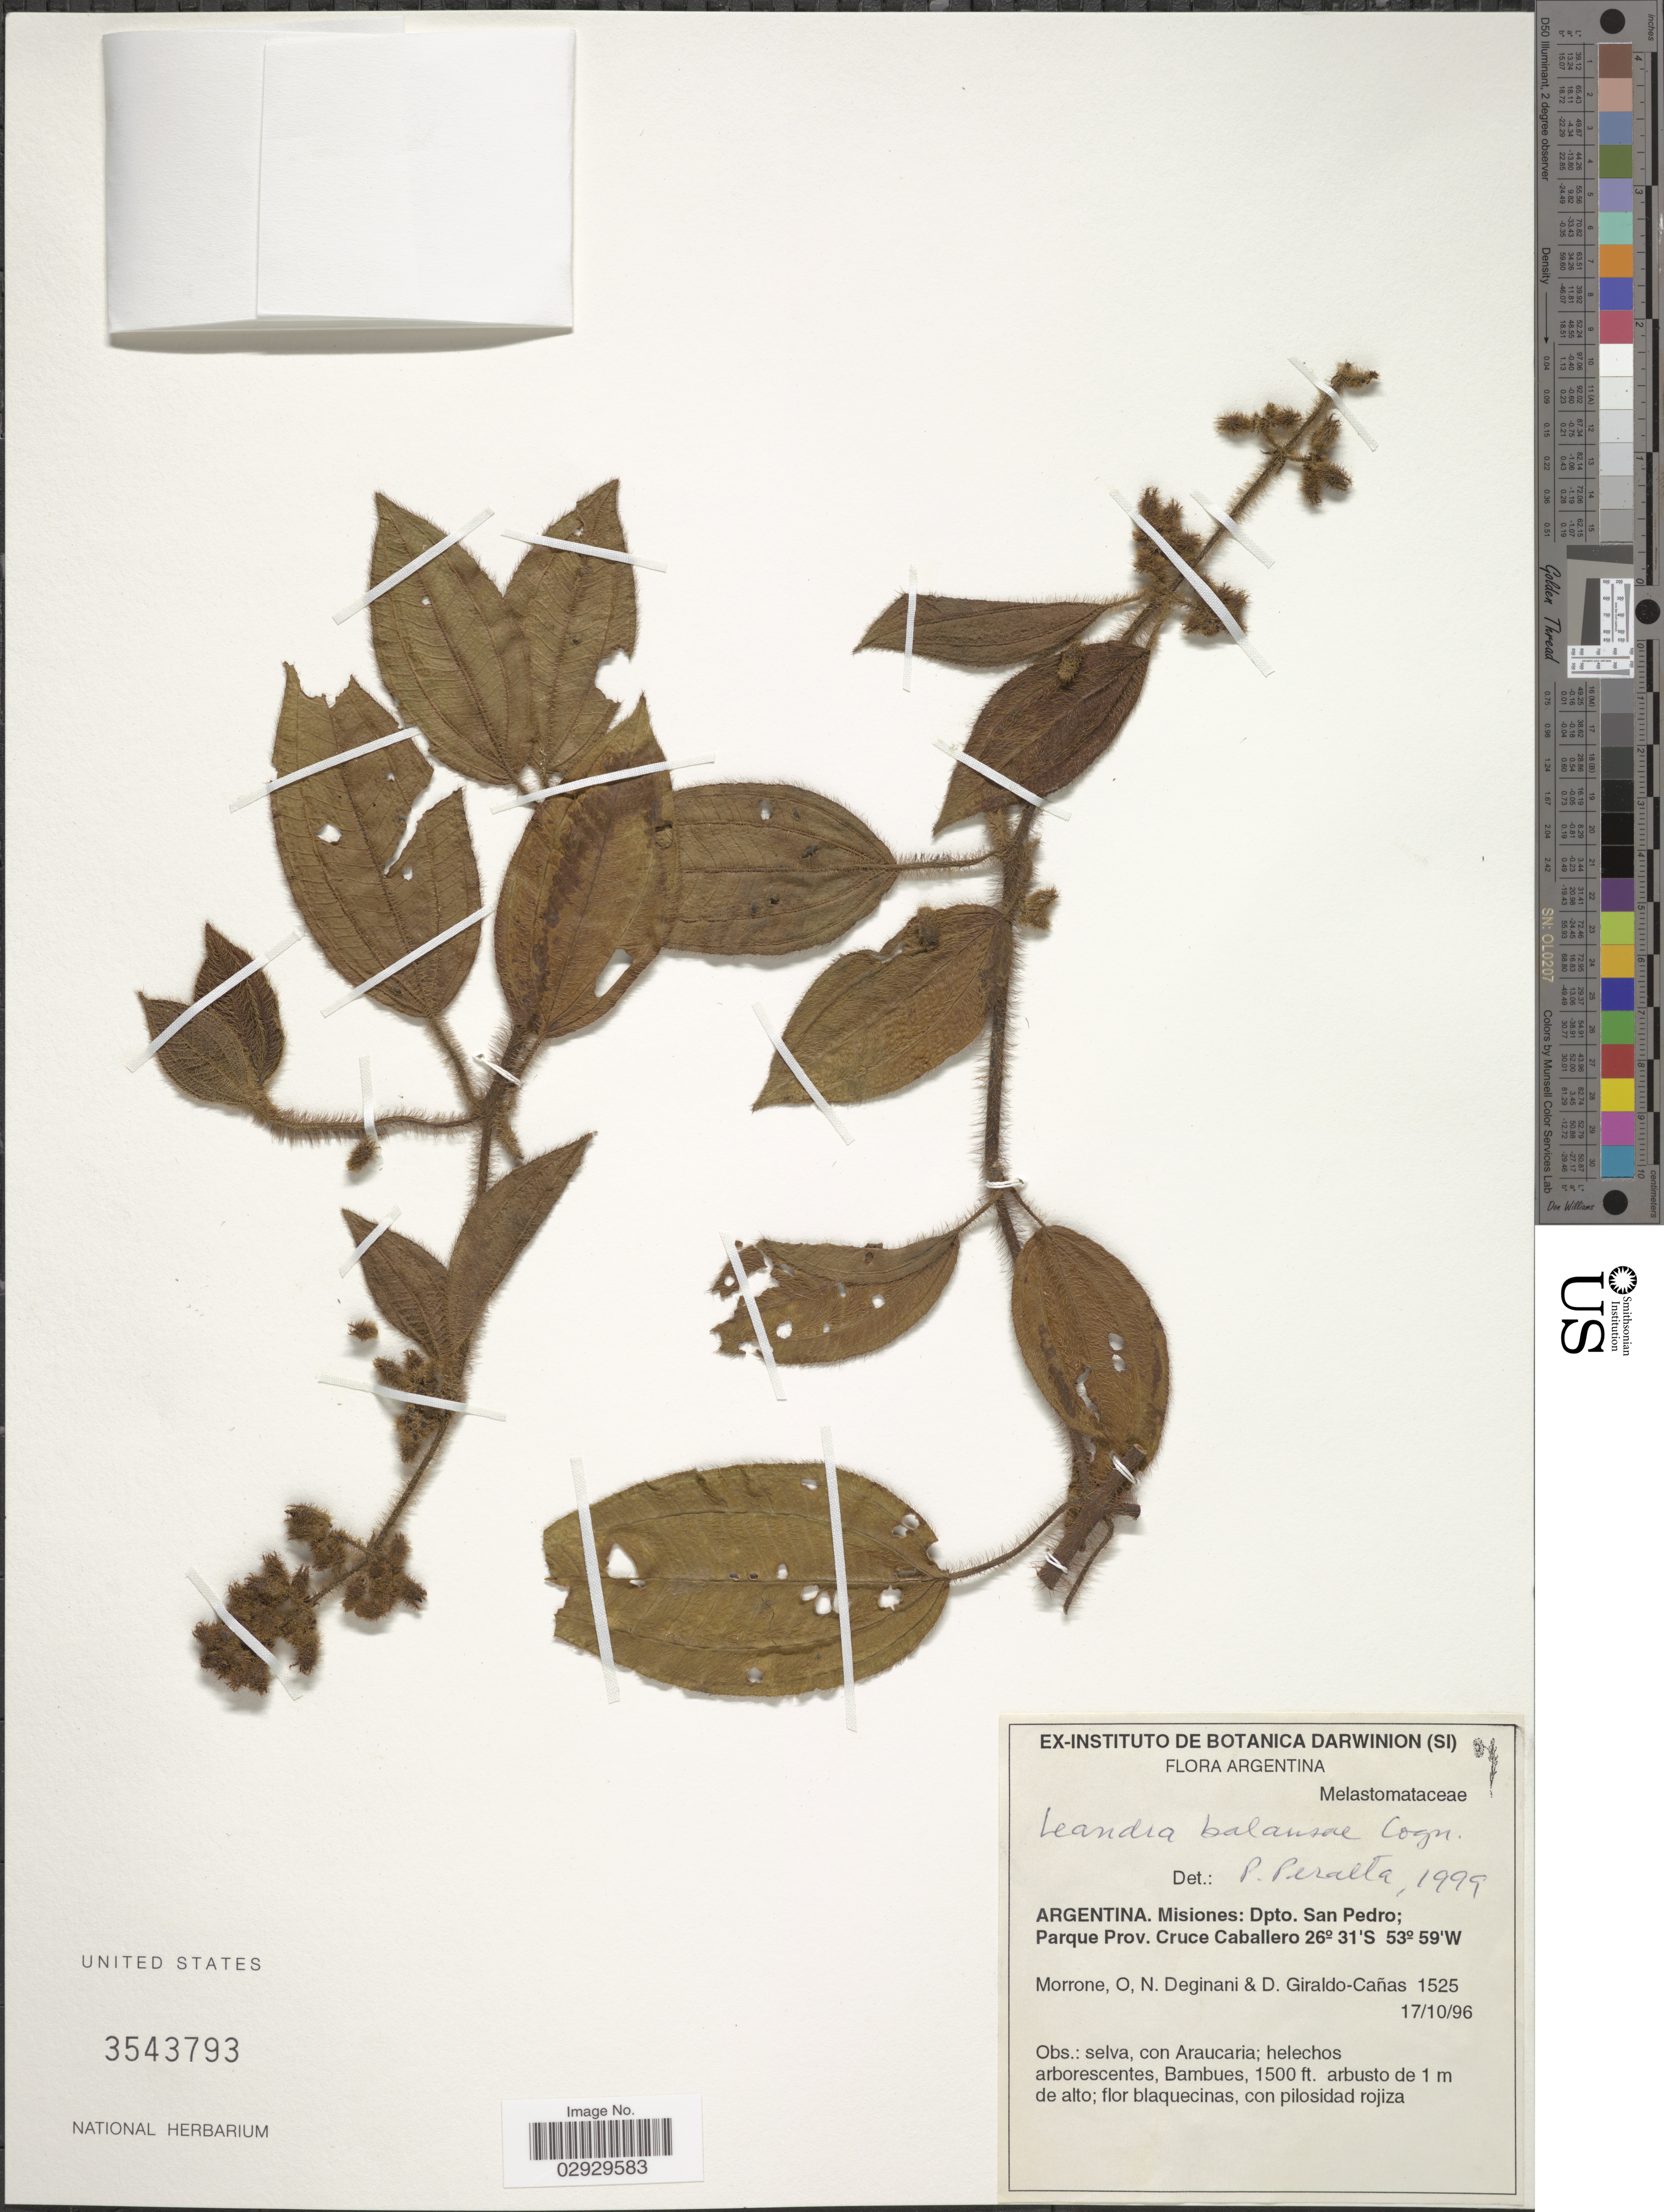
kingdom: Plantae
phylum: Tracheophyta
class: Magnoliopsida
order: Myrtales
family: Melastomataceae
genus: Leandra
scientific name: Leandra balansae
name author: Cogn.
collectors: O. N. Morrone, N. Deginani & D. Giraldo-Cañas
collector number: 1525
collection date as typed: Transcribed d/m/y: 17/10/96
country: Argentina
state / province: Misiones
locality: Dpto. San Pedro; Parque Prov. Cruce Caballero.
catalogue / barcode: US 3543793